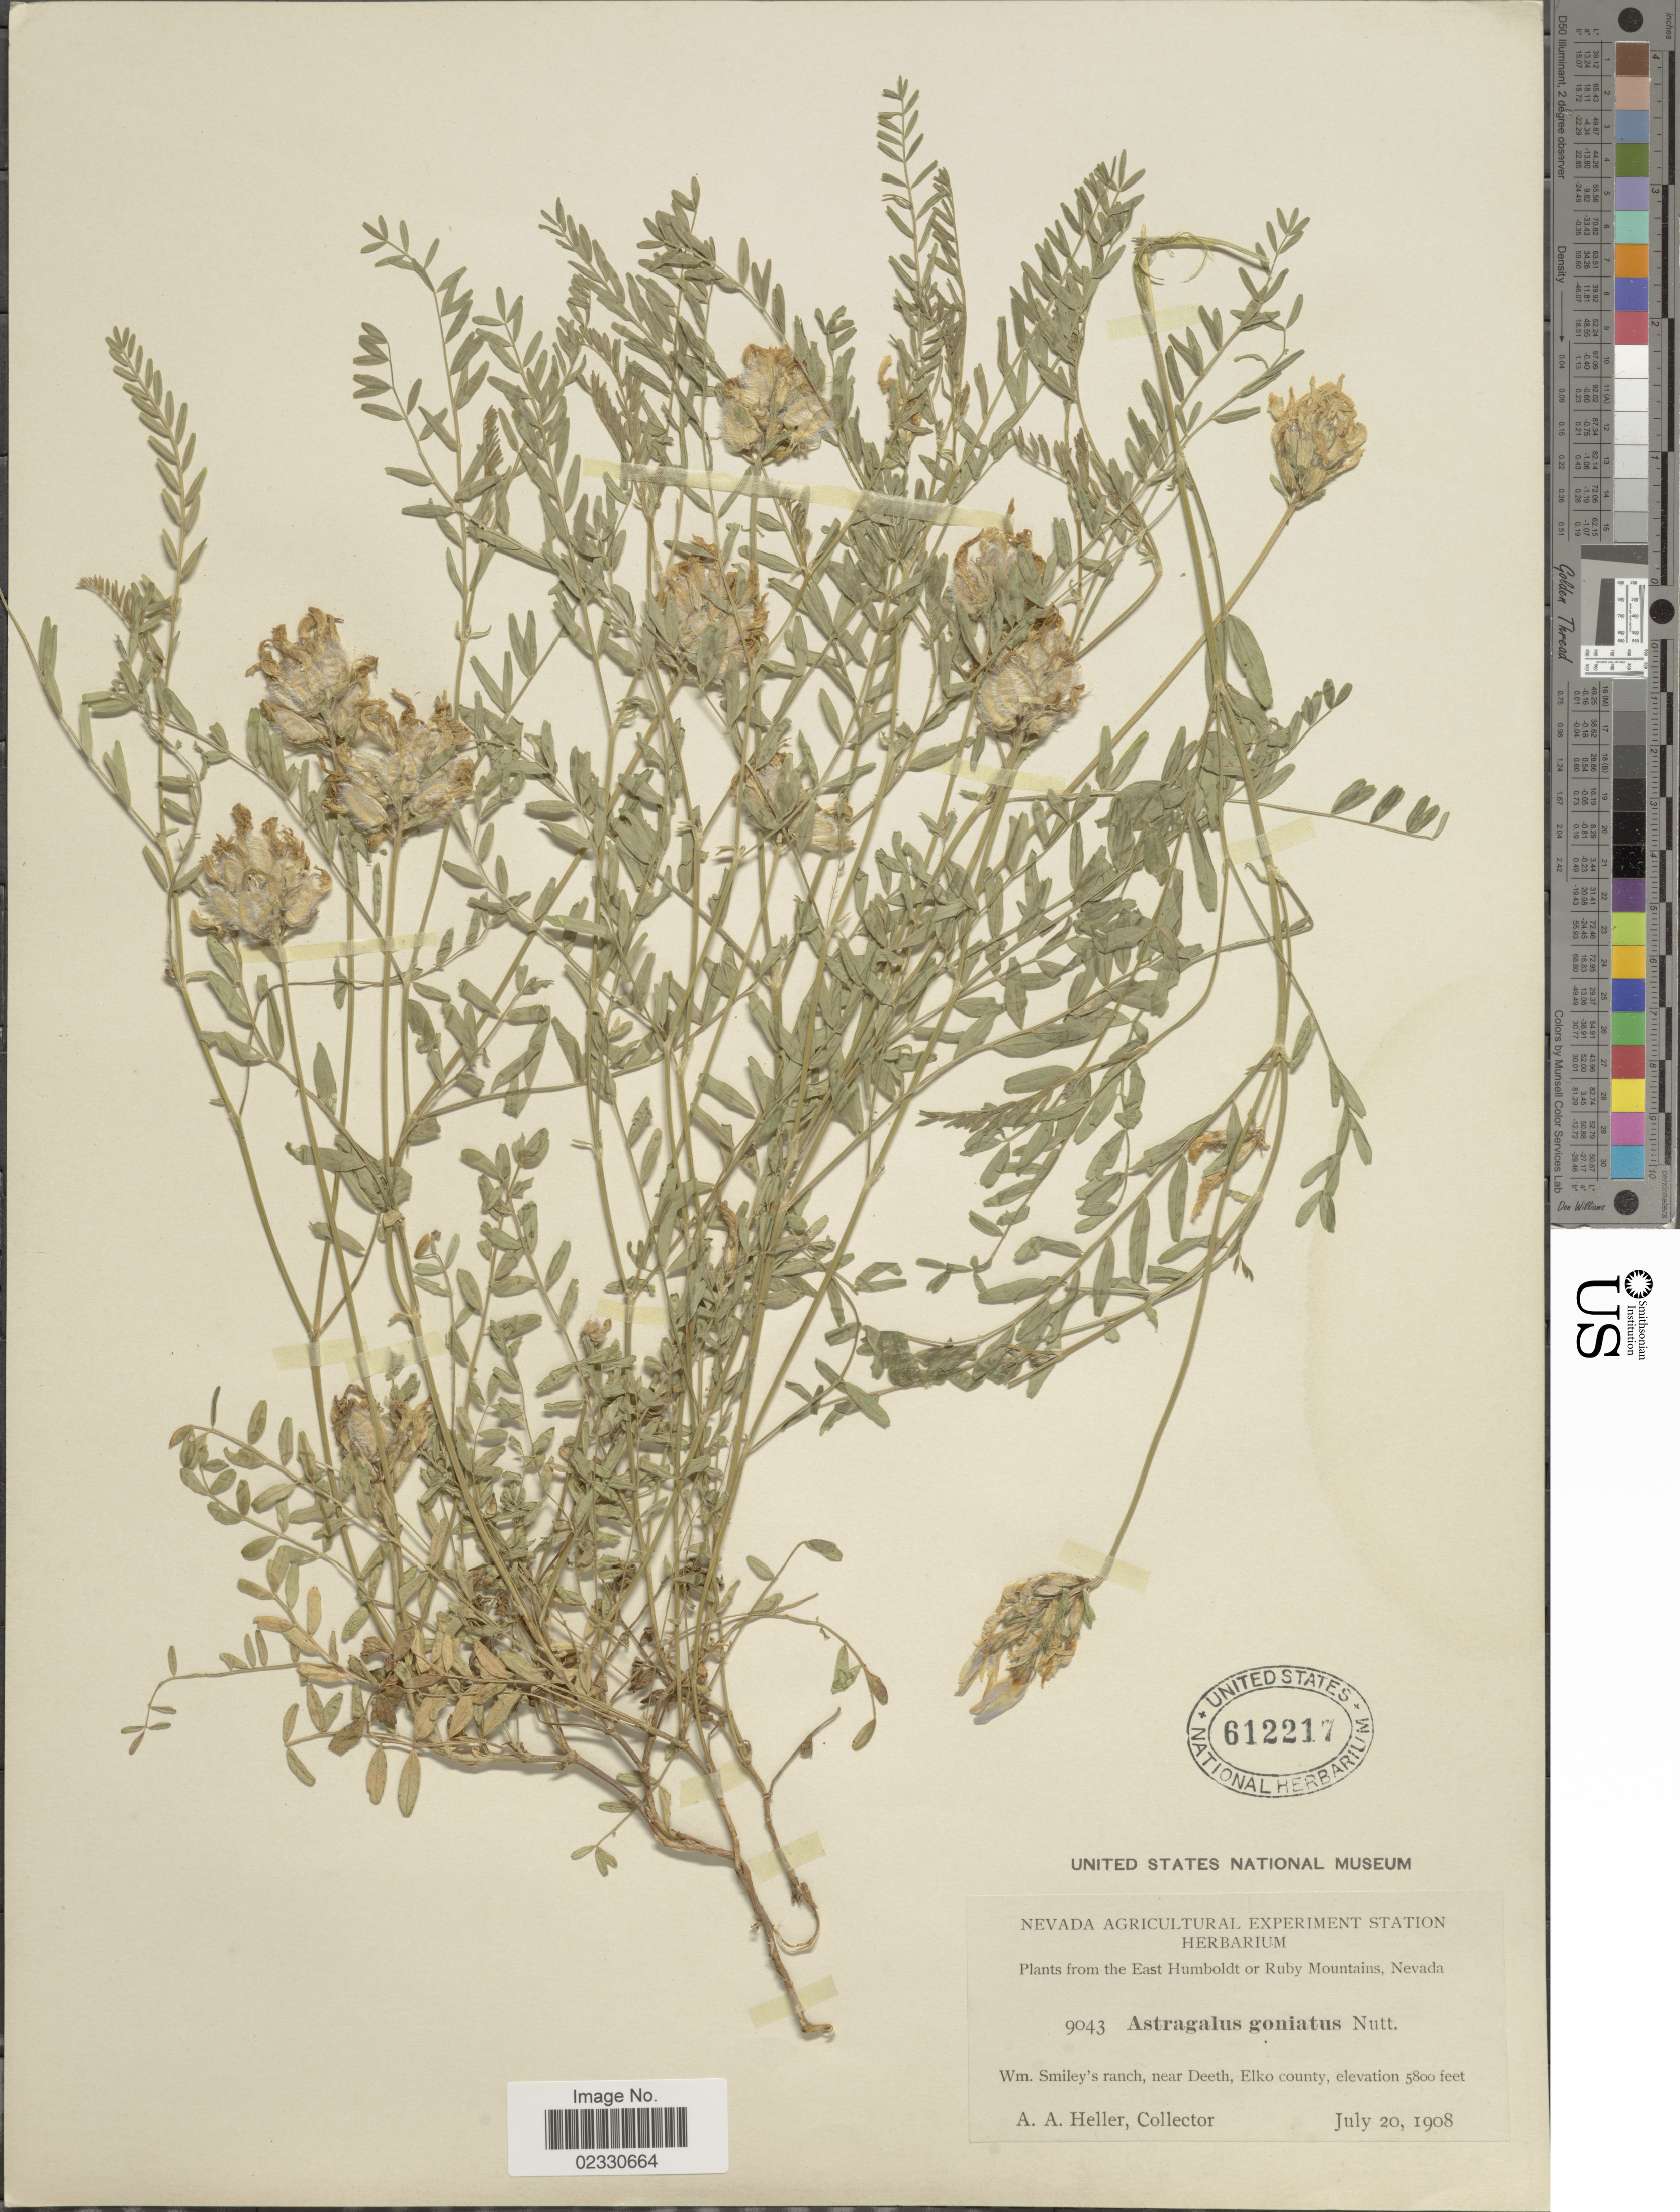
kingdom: Plantae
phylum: Tracheophyta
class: Magnoliopsida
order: Fabales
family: Fabaceae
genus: Astragalus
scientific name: Astragalus dasyglottis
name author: DC.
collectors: A. A. Heller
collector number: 9043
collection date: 1908-07-20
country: United States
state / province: Nevada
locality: The East Humboldt or Ruby Mountains, Wm. Smiley's ranch, near Deeth, Elko County.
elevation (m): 1768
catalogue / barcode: US 612217